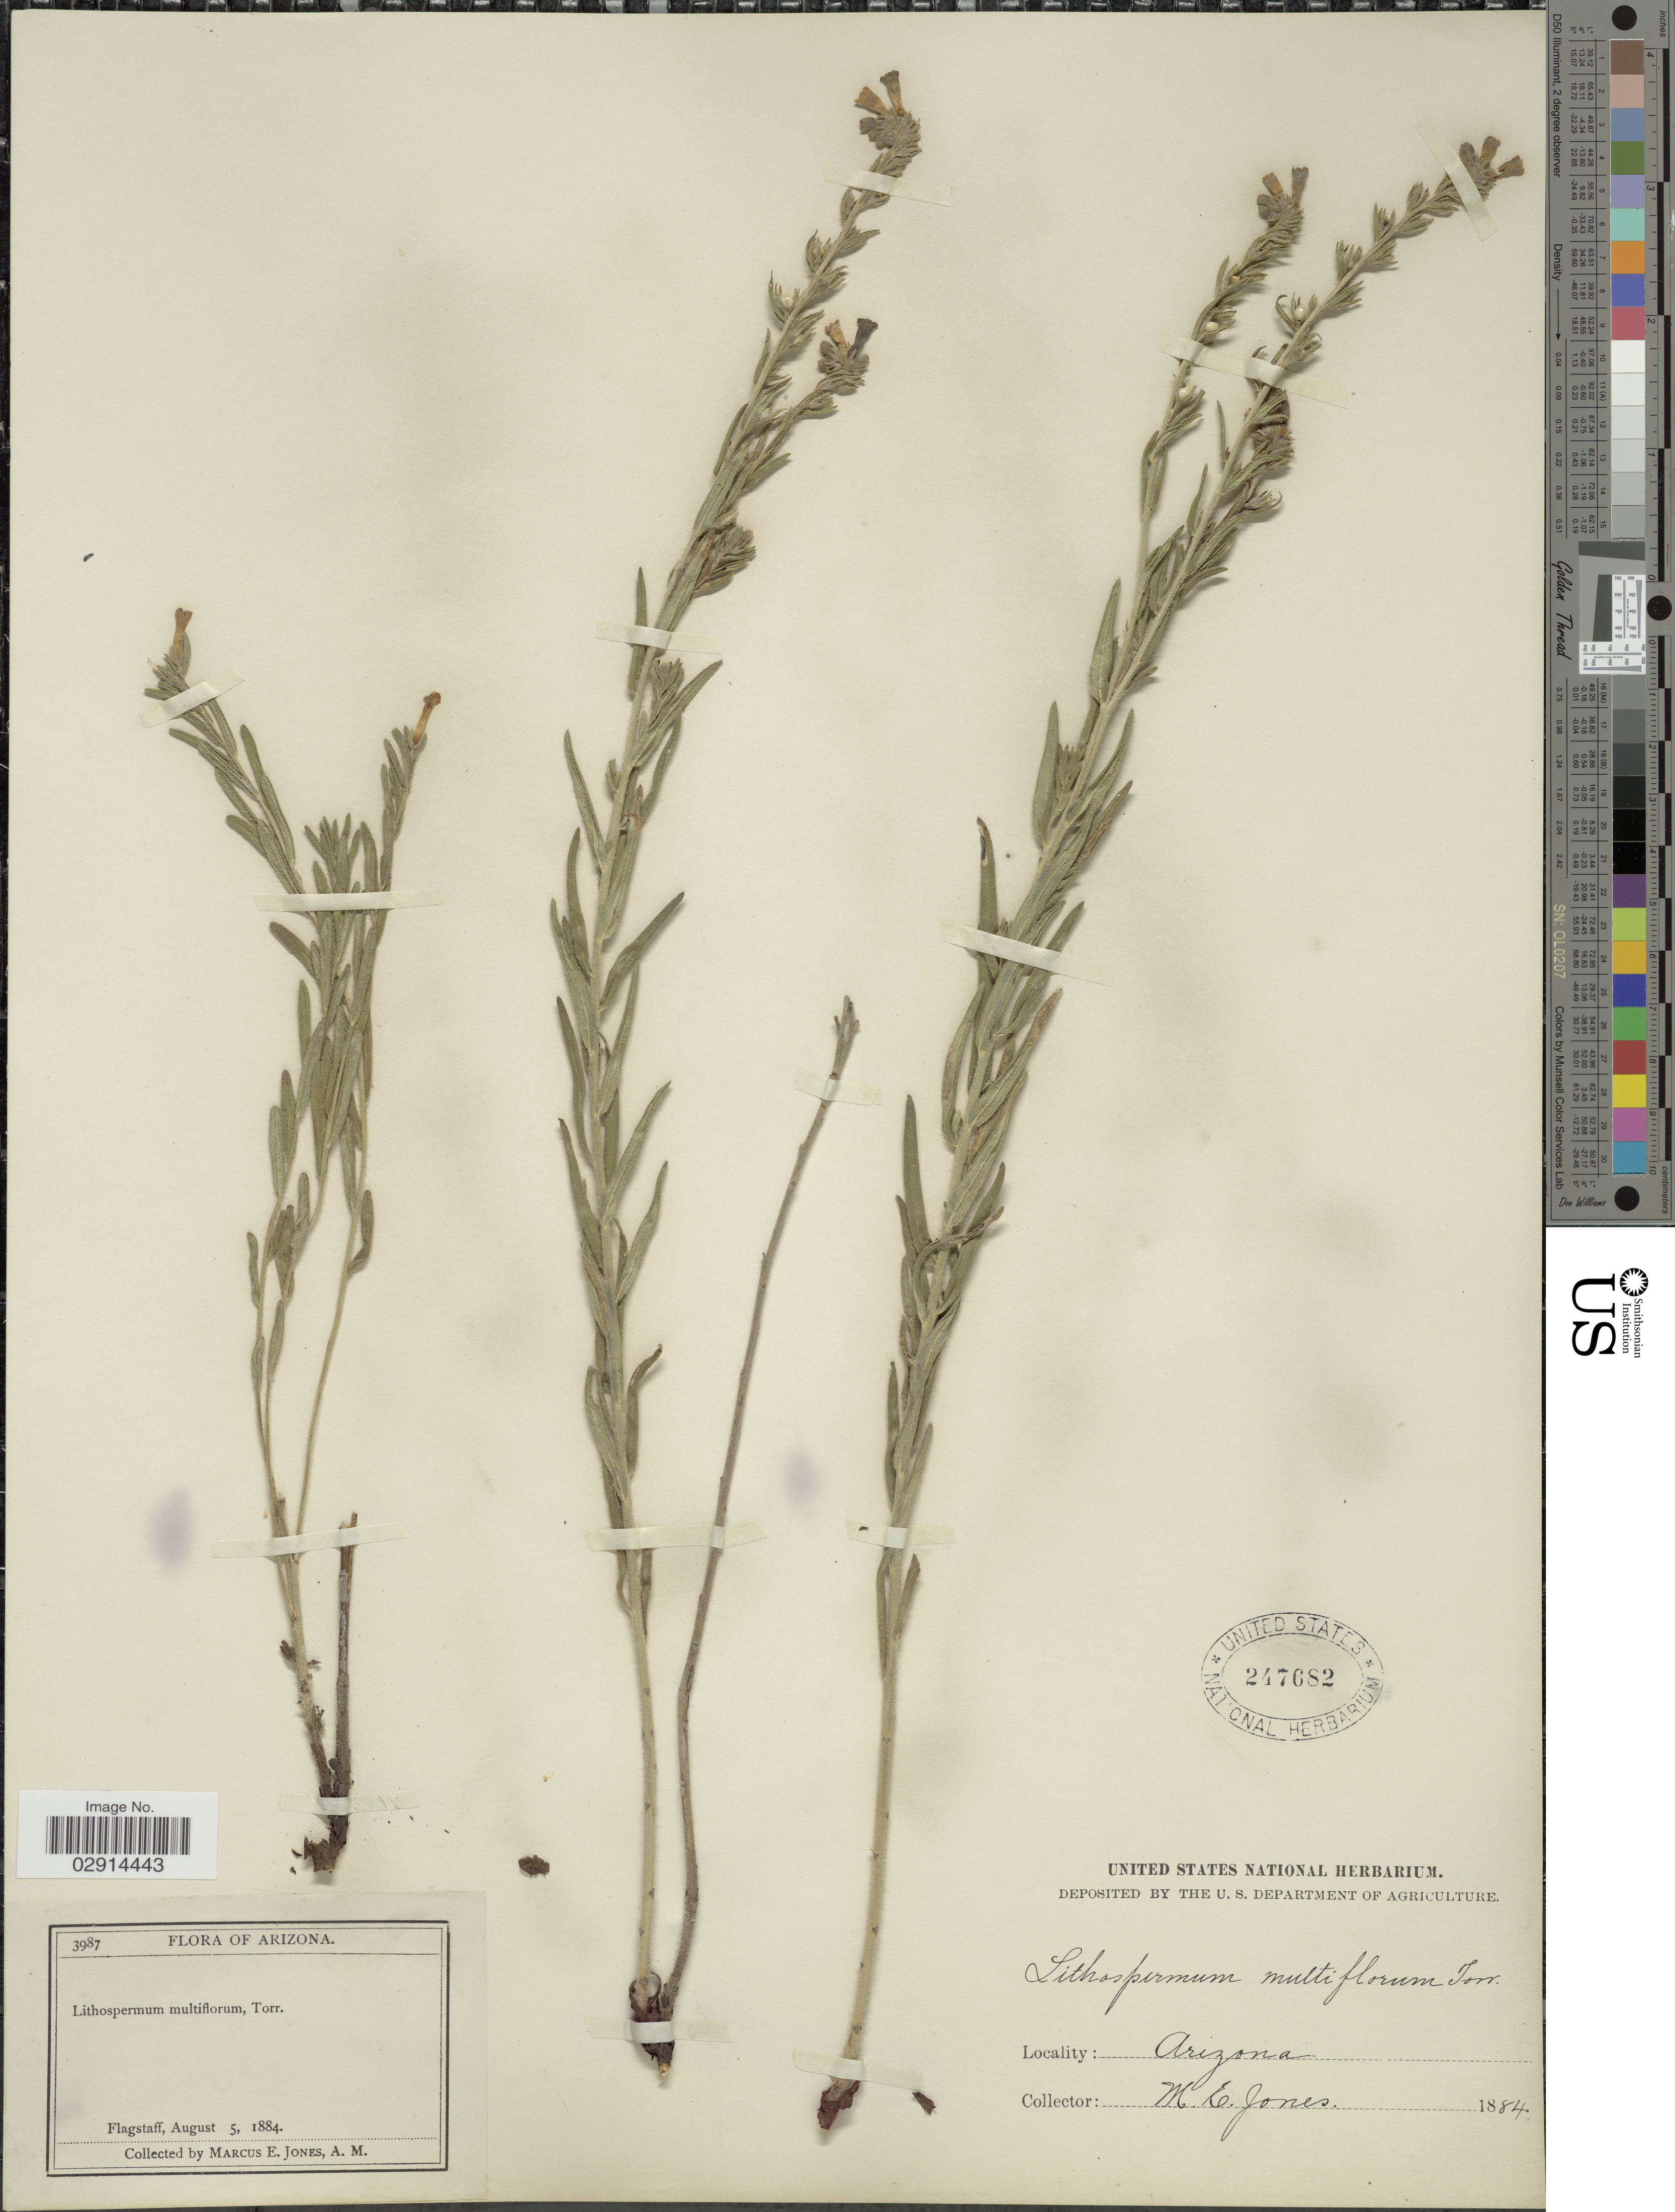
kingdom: Plantae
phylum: Tracheophyta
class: Magnoliopsida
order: Boraginales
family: Boraginaceae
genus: Lithospermum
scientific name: Lithospermum multiflorum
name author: Torr. ex A. Gray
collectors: M. E. Jones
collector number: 3987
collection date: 1884-08-05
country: United States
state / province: Arizona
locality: Flagstaff.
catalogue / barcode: US 247682